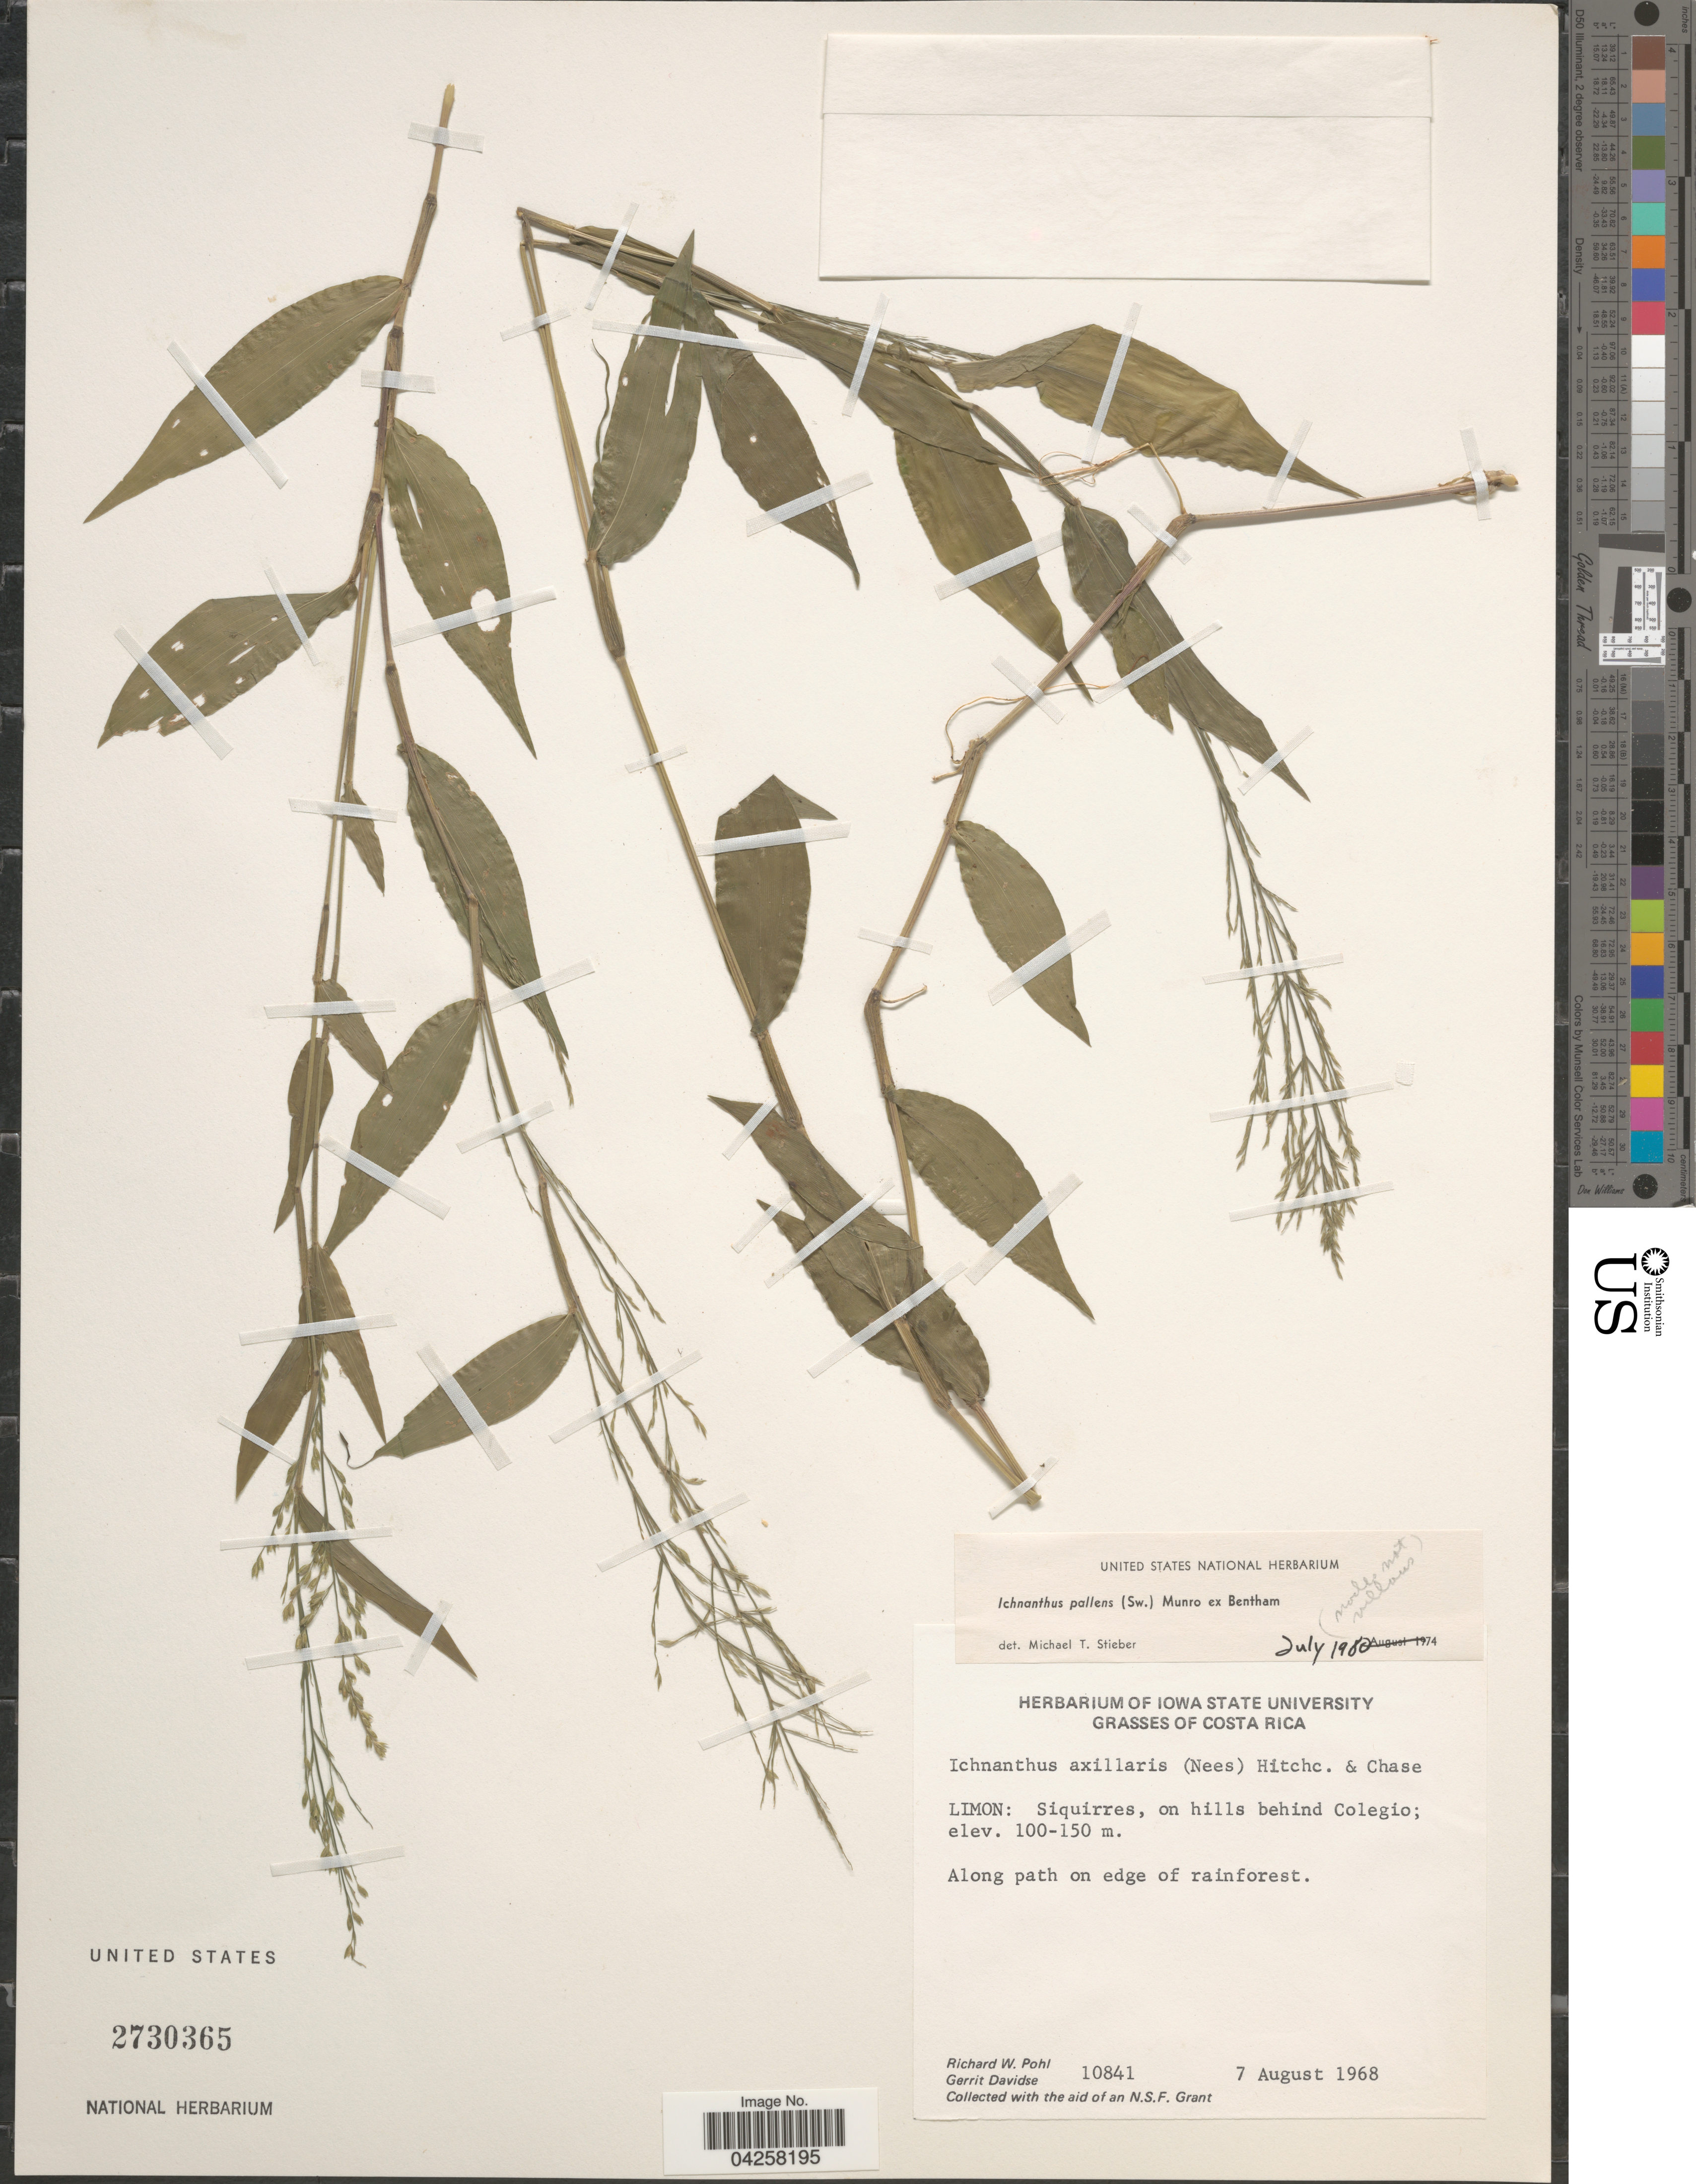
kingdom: Plantae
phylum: Tracheophyta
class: Liliopsida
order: Poales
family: Poaceae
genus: Ichnanthus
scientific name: Ichnanthus pallens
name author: (Sw.) Munro ex Benth.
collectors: R. W. Pohl & G. Davidse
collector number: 10841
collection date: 1968-08-07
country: Costa Rica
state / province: Limón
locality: Siquirres, on hills behind Colegio.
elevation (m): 100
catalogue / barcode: US 2730365